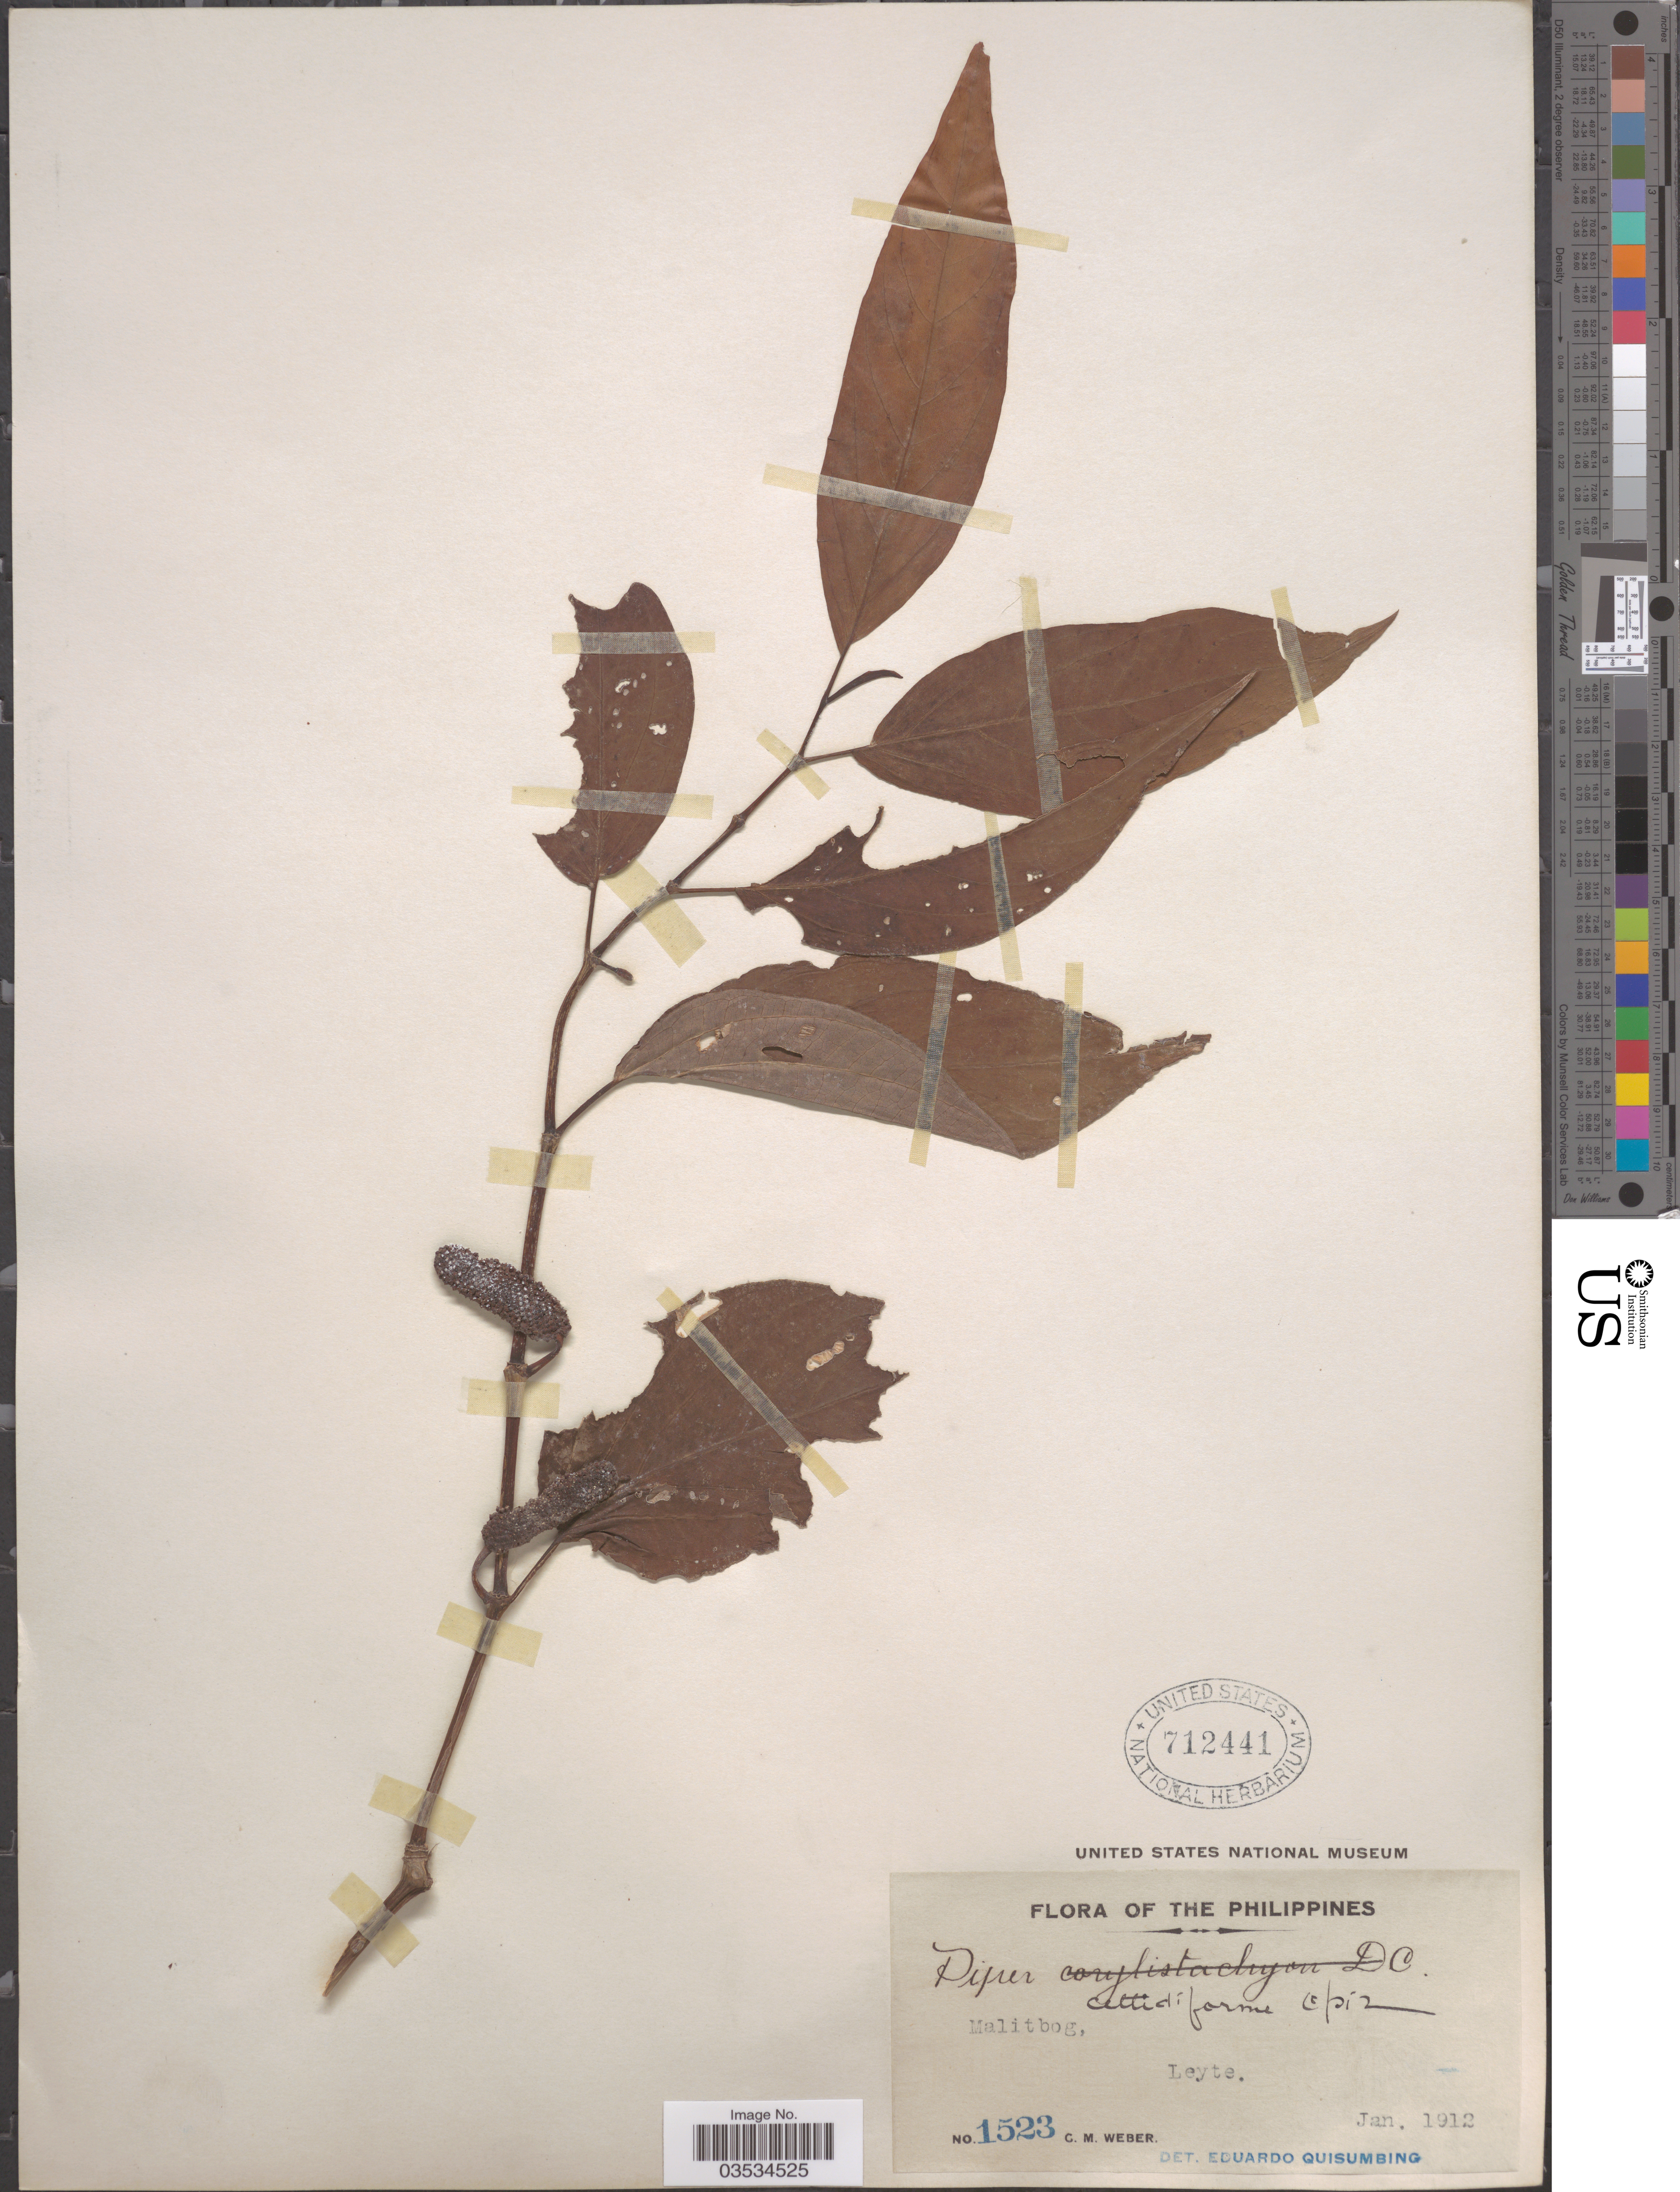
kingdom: Plantae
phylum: Tracheophyta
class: Magnoliopsida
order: Piperales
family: Piperaceae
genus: Piper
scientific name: Piper celtidiforme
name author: Opiz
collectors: C. M. Weber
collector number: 1523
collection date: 1912-01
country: Philippines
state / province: Eastern Visayas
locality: Malitbog, Leyte.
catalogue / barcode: US 712441